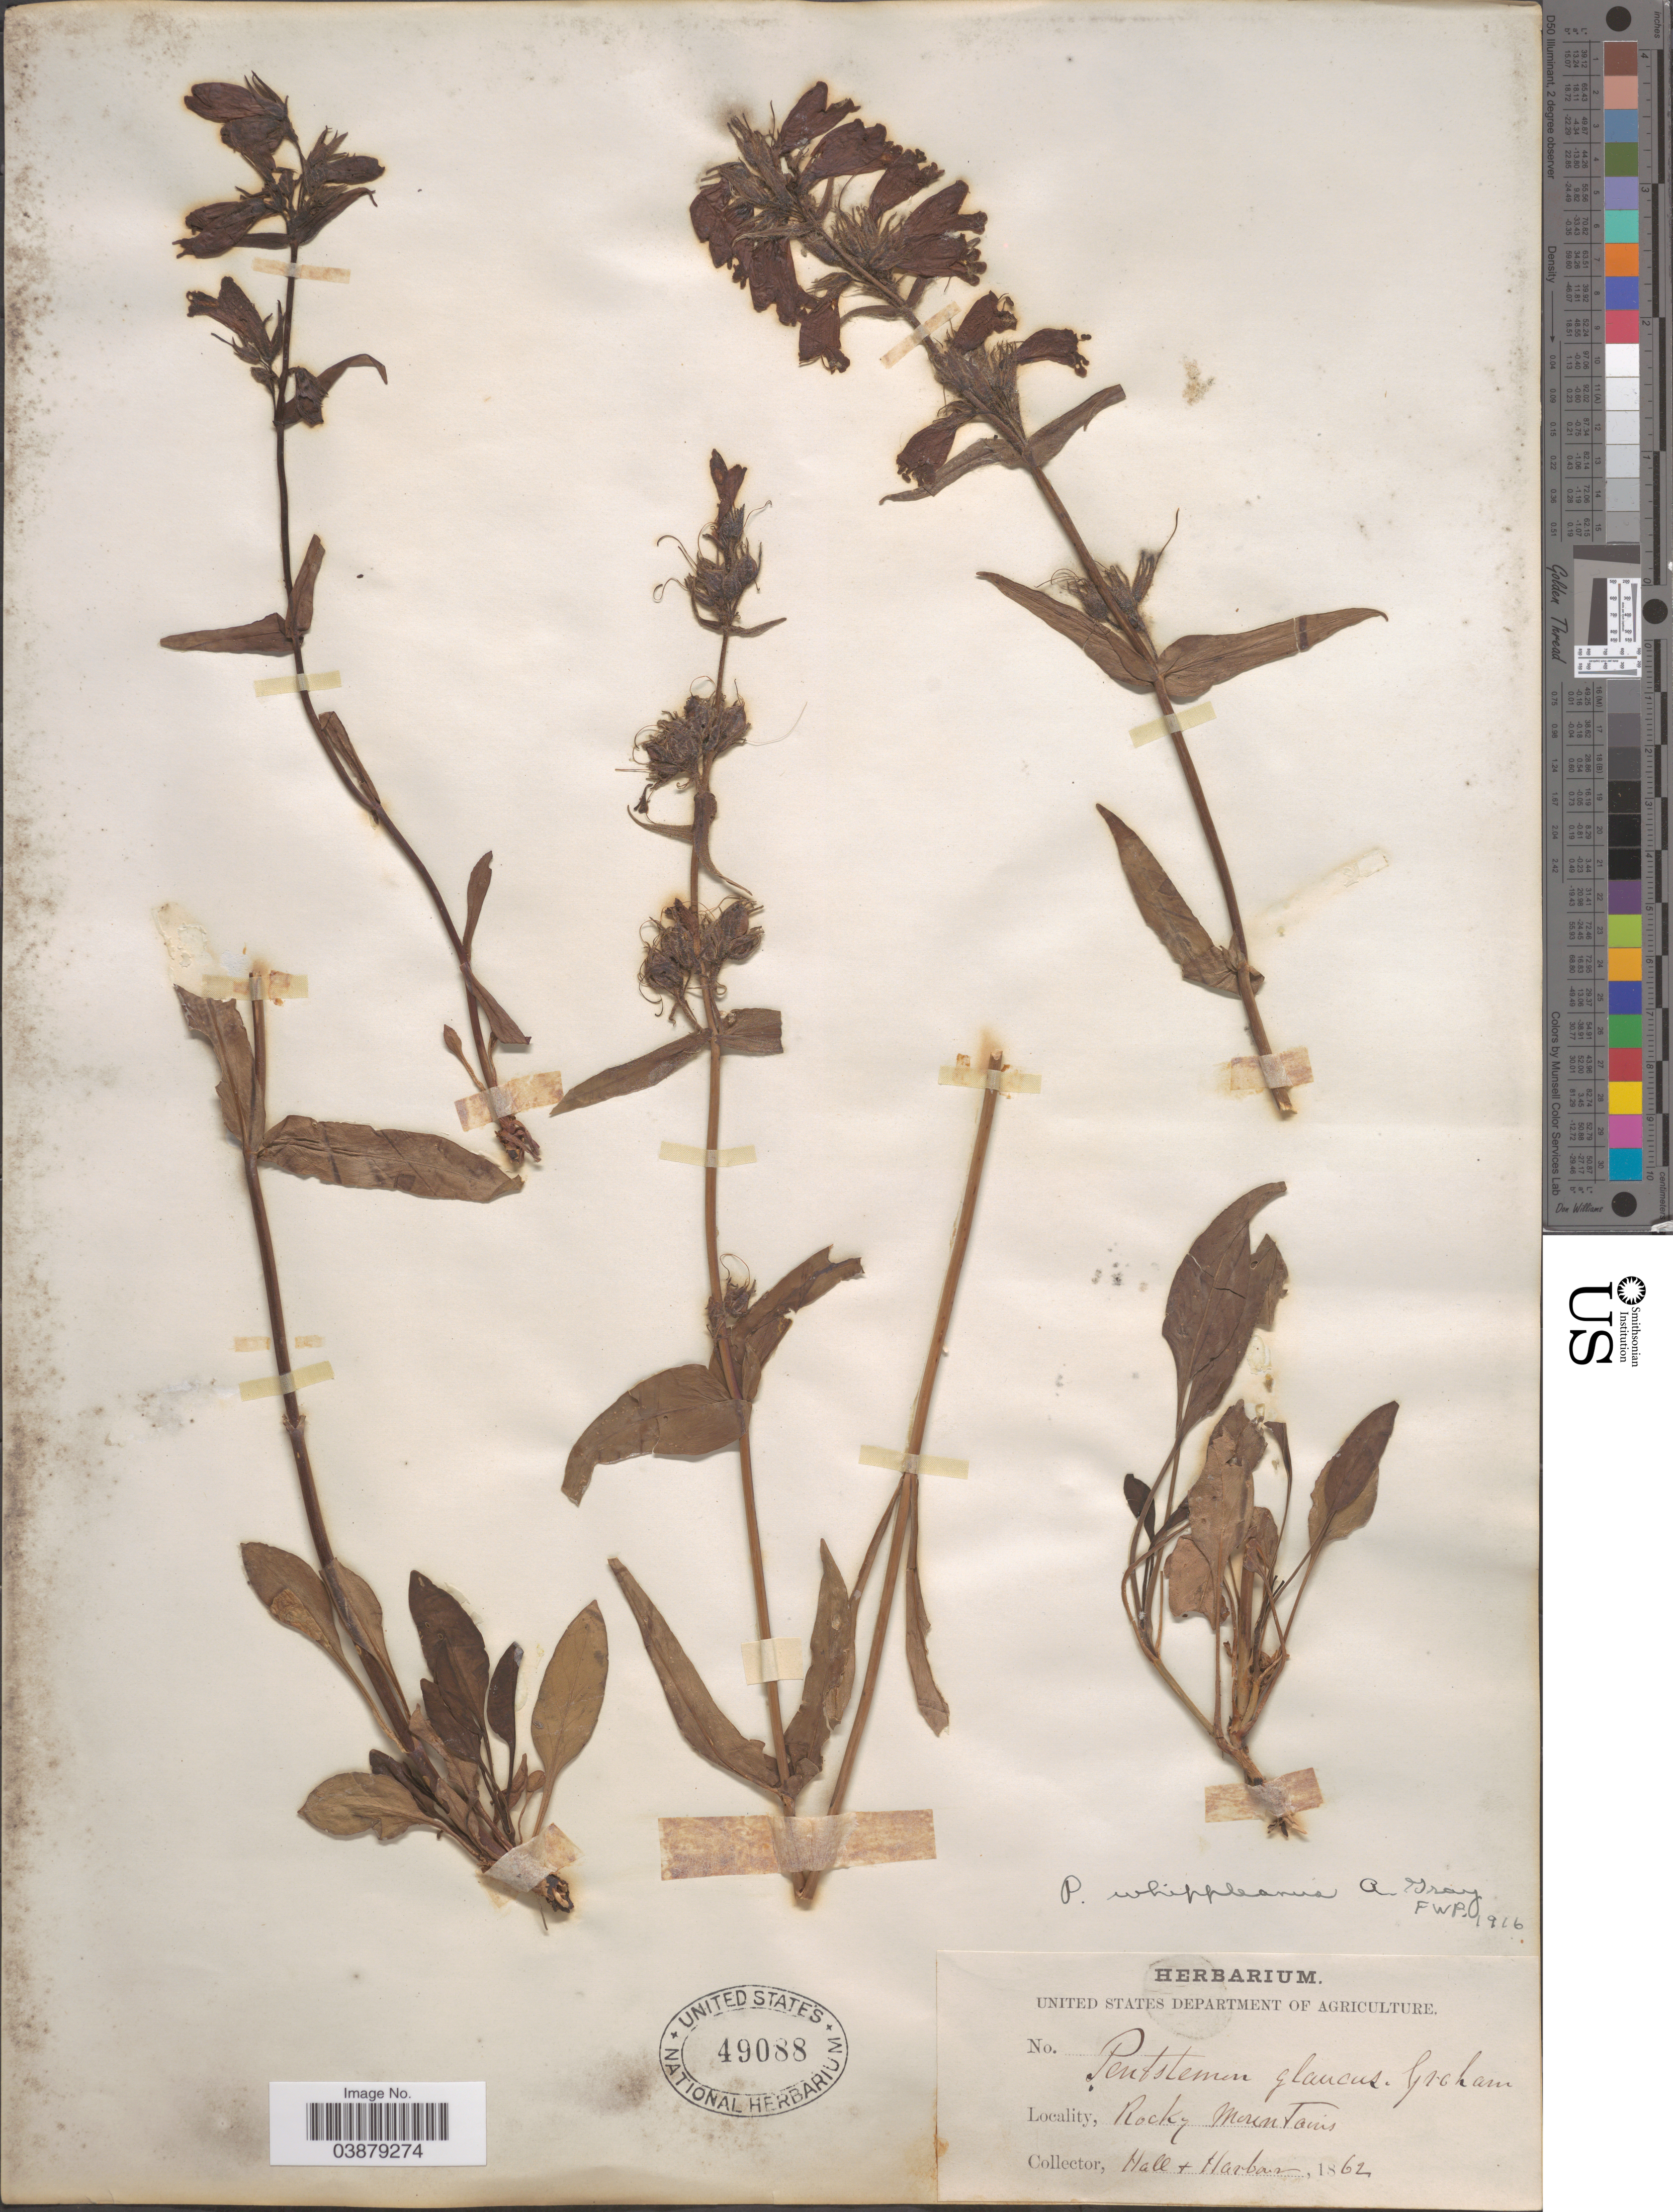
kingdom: Plantae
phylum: Tracheophyta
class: Magnoliopsida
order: Lamiales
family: Plantaginaceae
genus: Penstemon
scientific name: Penstemon whippleanus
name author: A. Gray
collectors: -- Hall & Harbour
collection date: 1862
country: United States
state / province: Colorado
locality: Rocky Mountains.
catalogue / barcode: US 49088